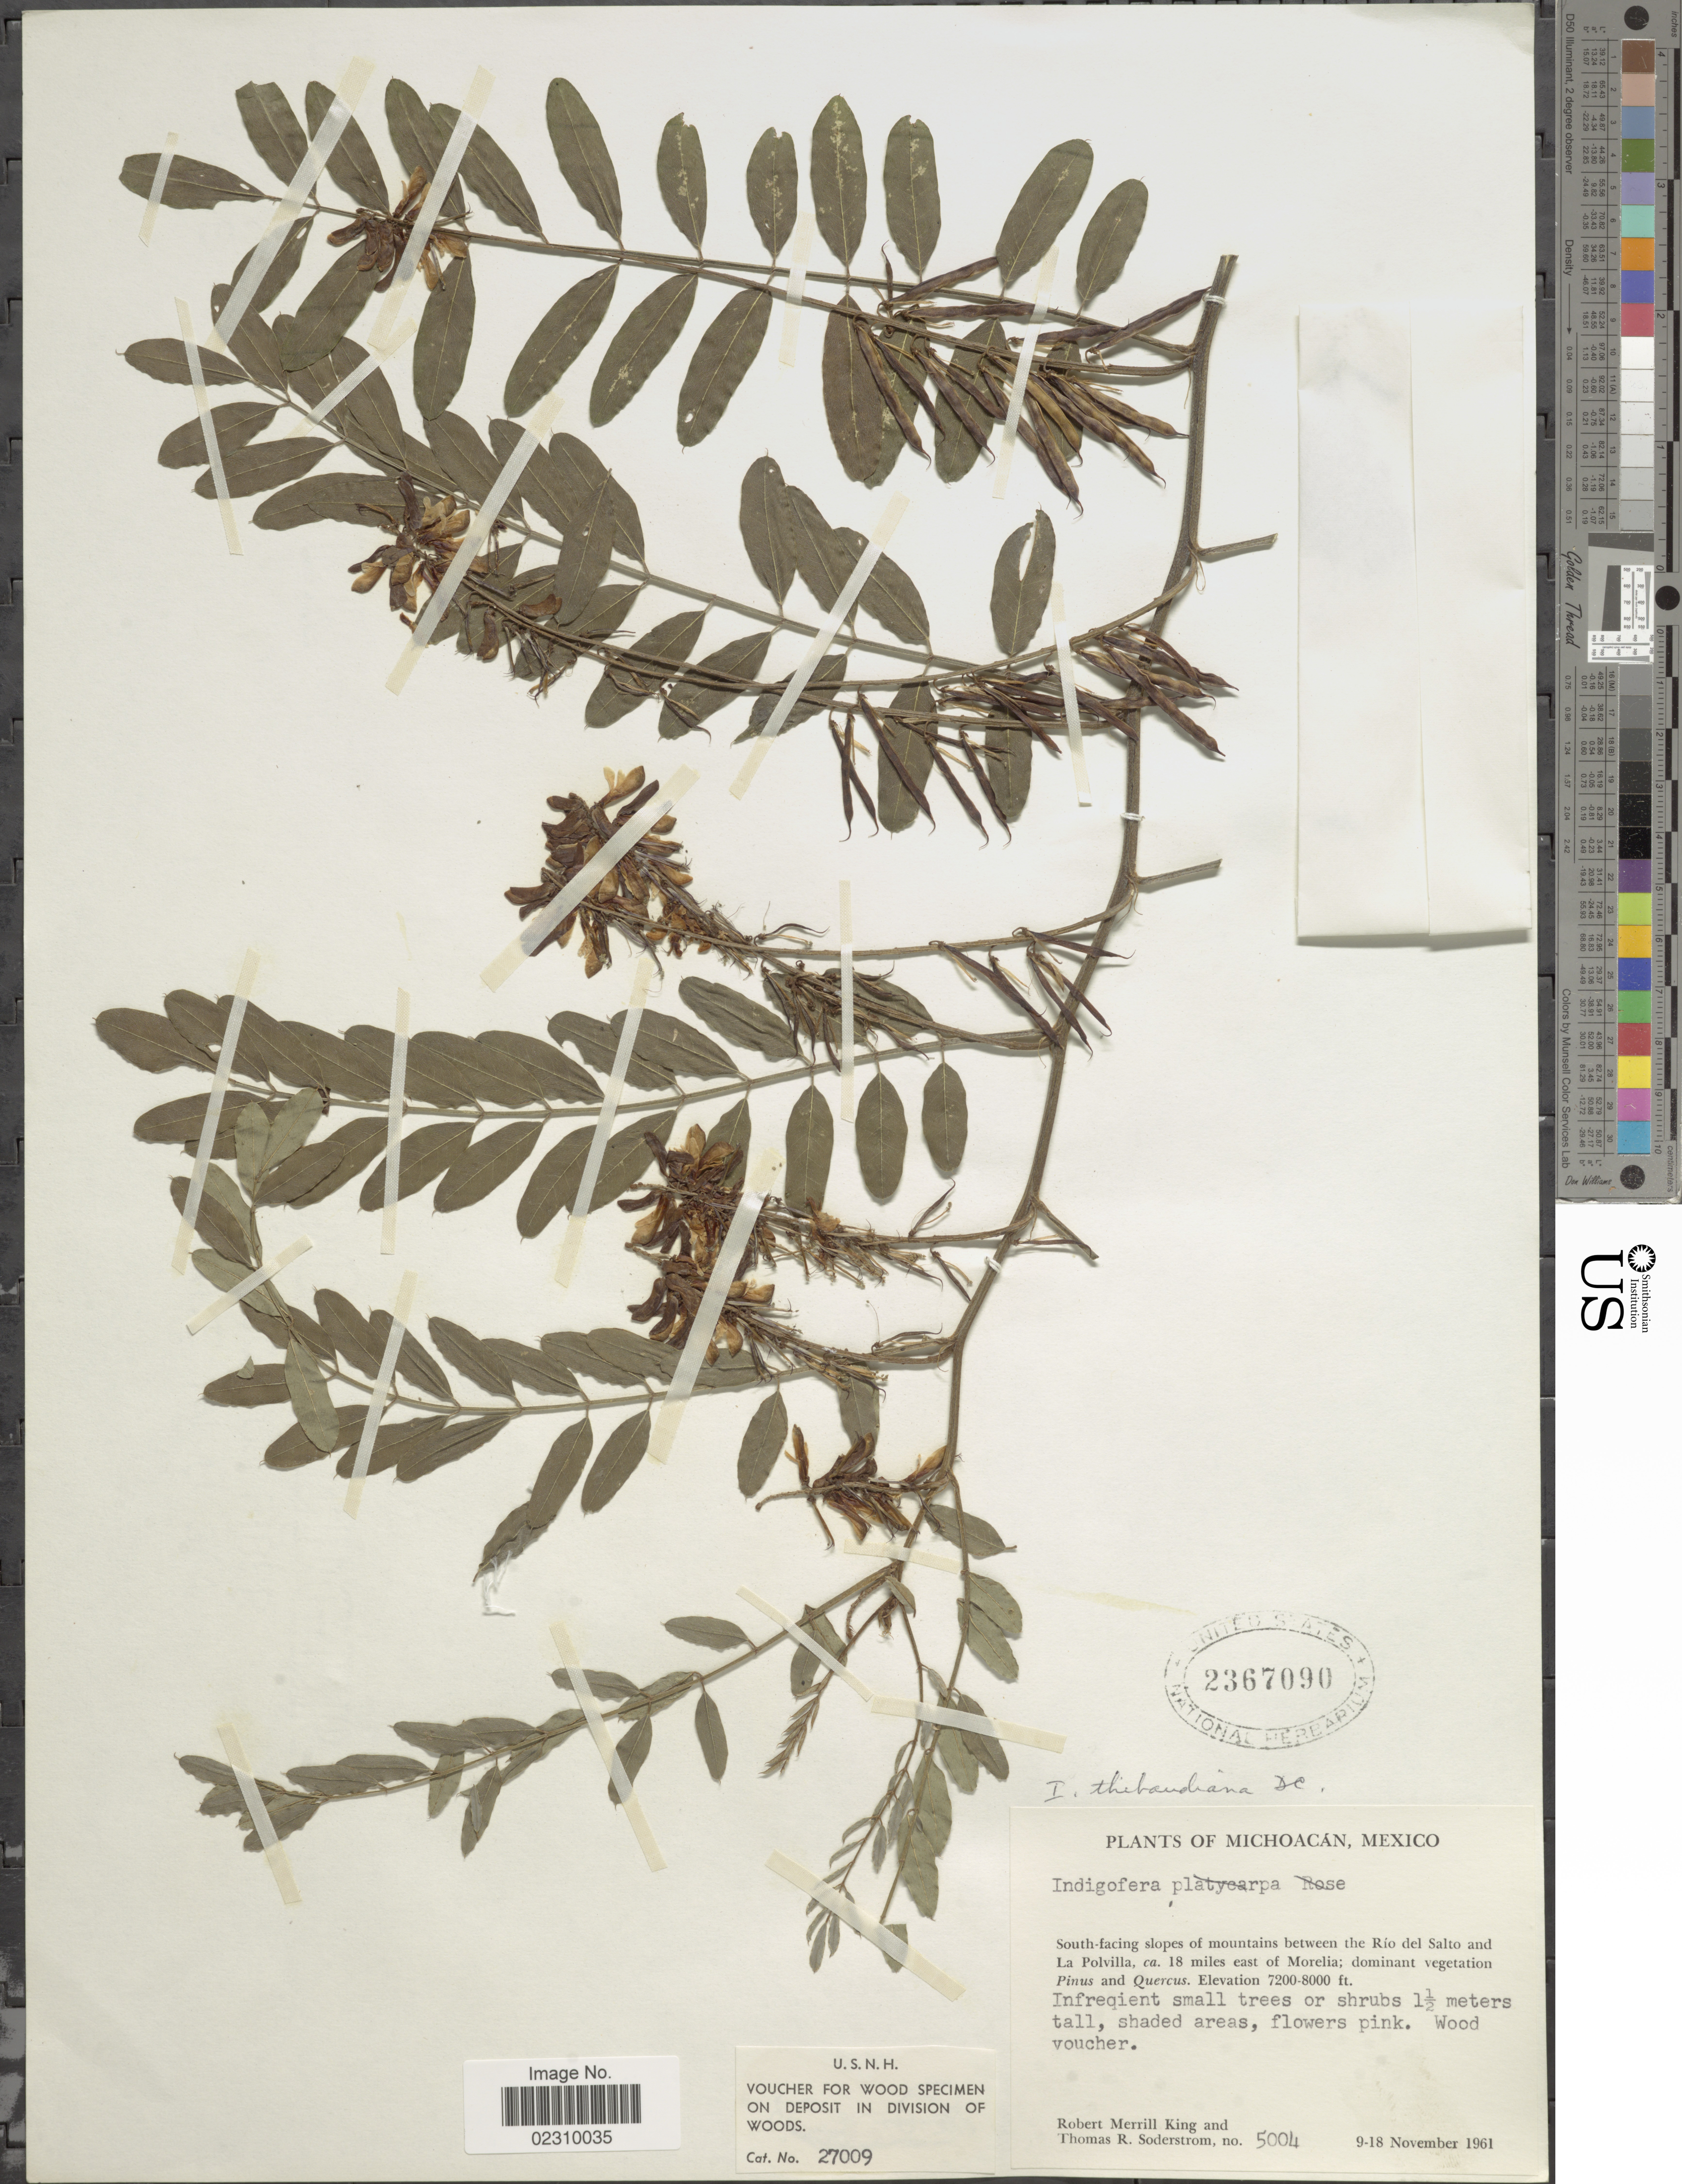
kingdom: Plantae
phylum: Tracheophyta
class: Magnoliopsida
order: Fabales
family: Fabaceae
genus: Indigofera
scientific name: Indigofera thibaudiana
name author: DC.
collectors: R. M. King & T. R. Soderstrom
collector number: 5004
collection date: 1961-11-09/1961-11-18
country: Mexico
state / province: Michoacán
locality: South facing slopes of mountains between the Rio del Salto and La Polvilla, ca. 18 miles east of Morelia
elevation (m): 2195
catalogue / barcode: US 2367090